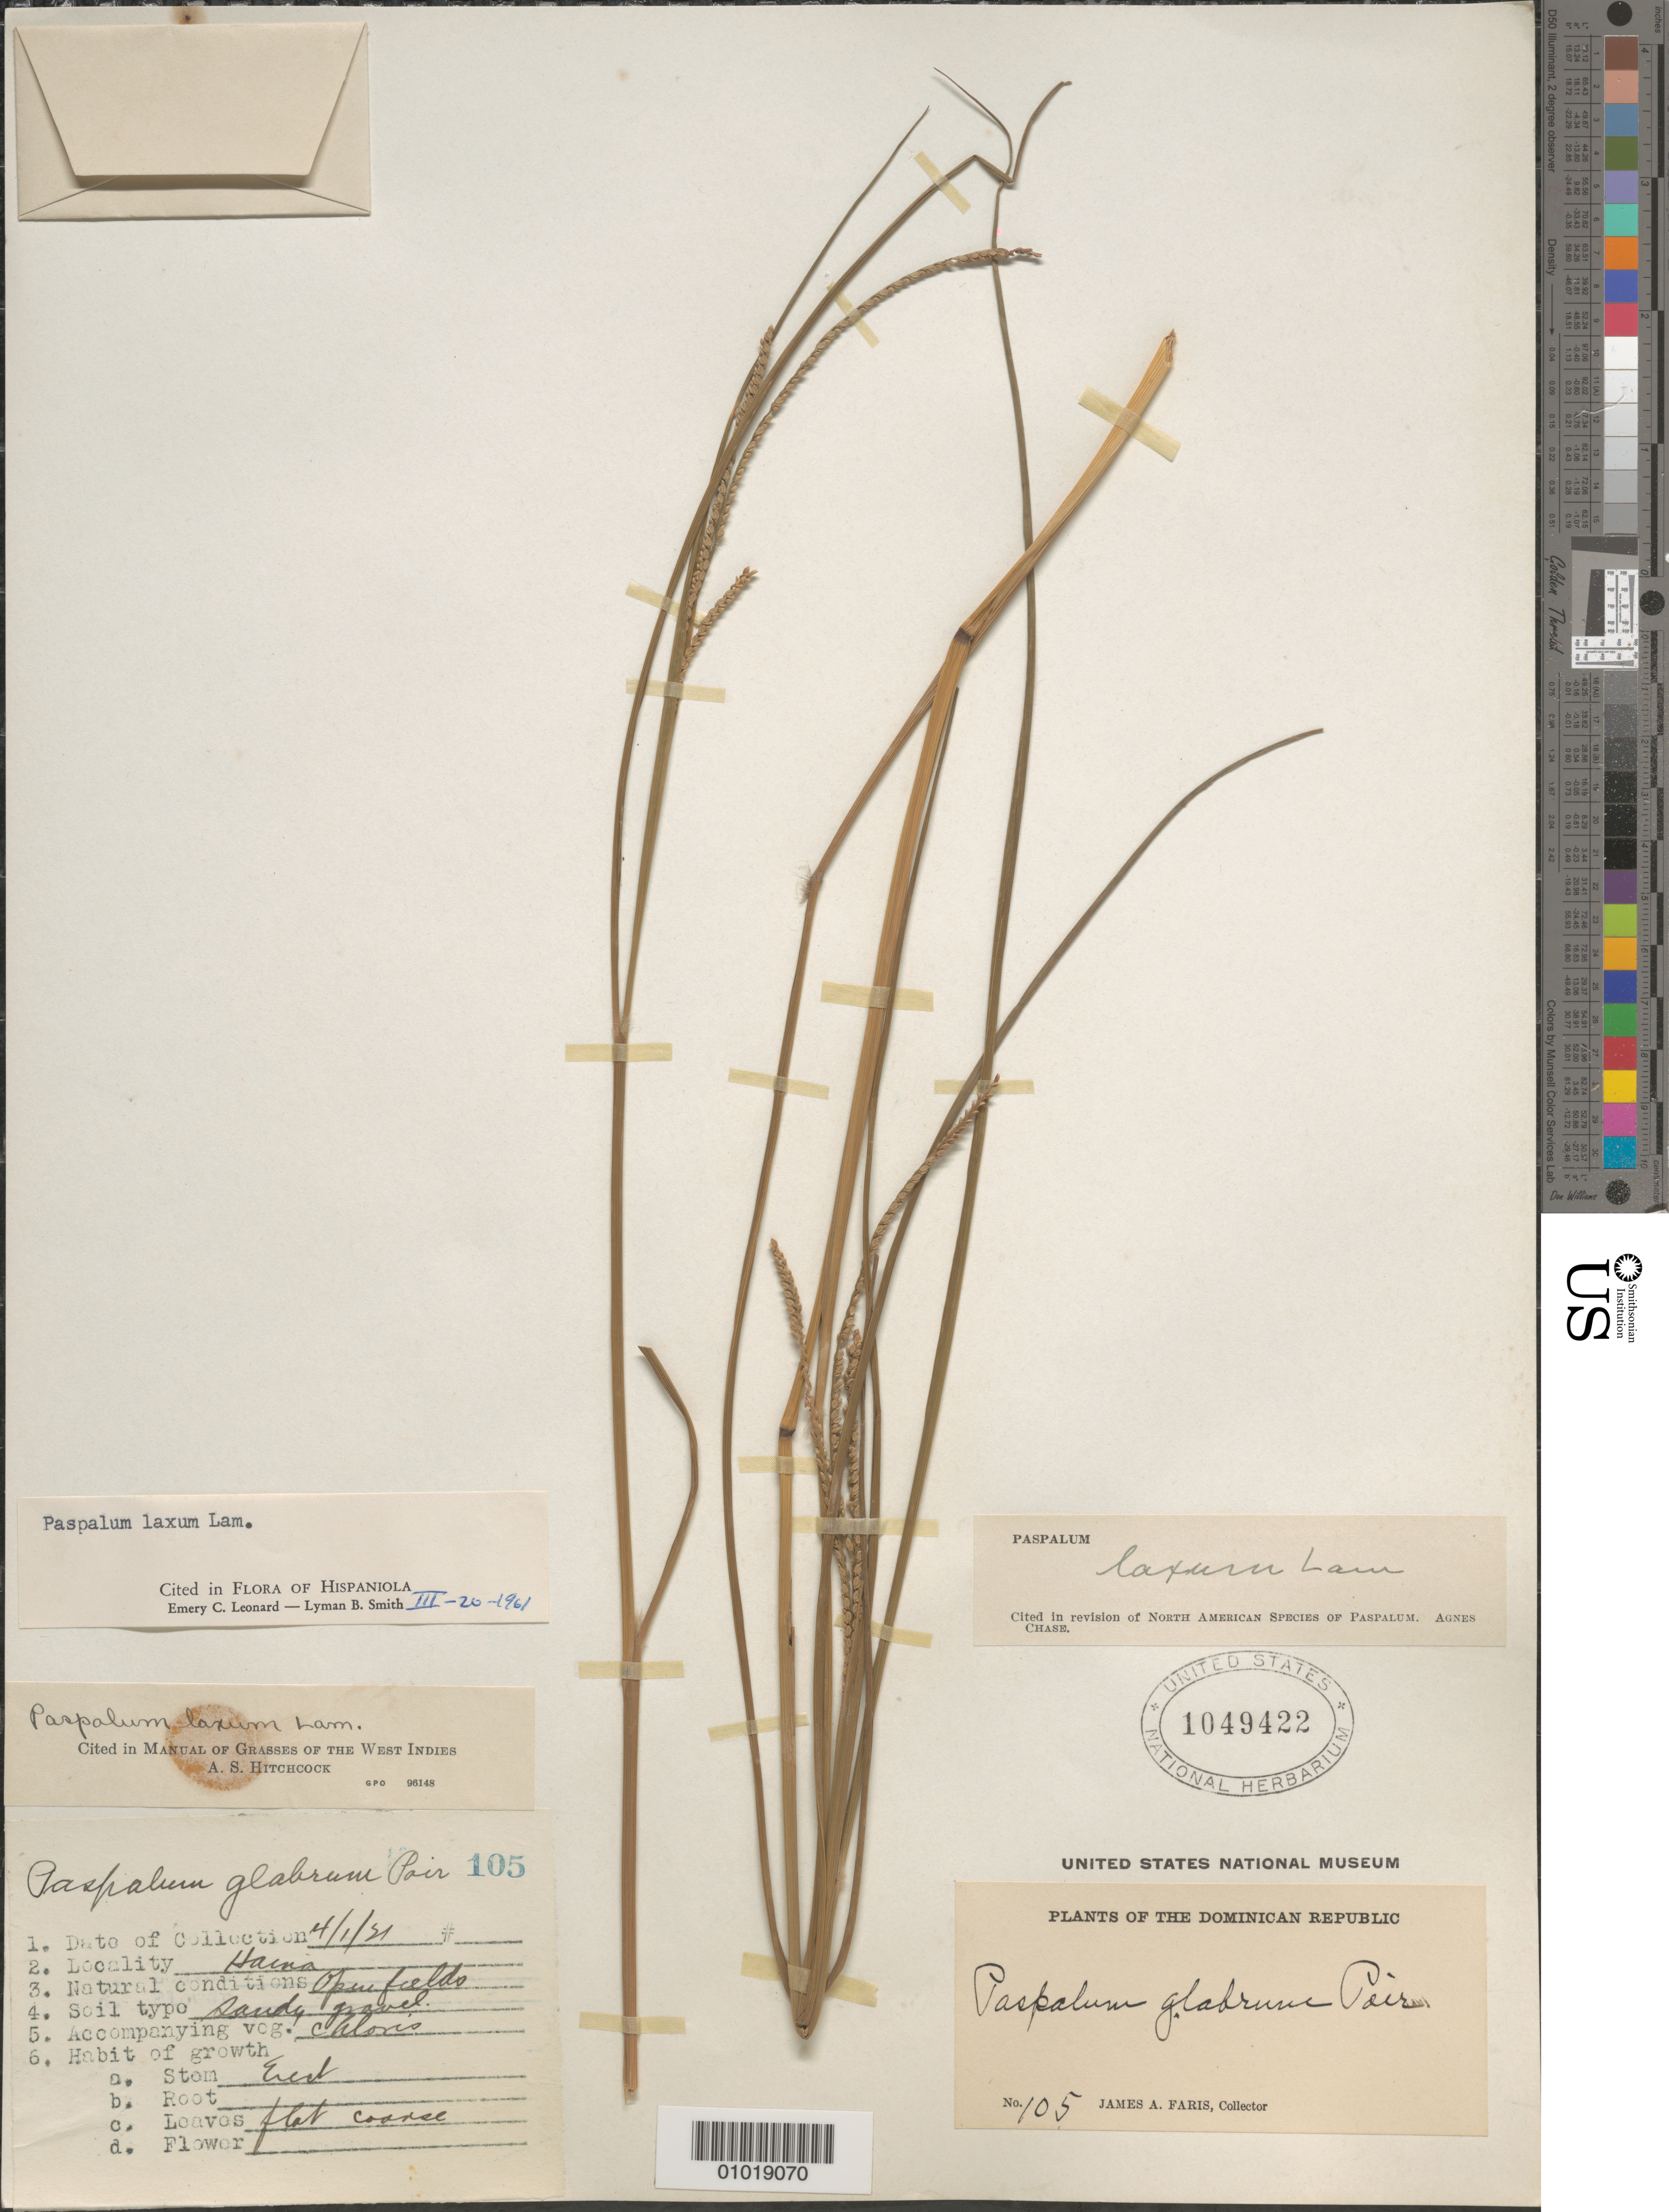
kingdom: Plantae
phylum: Tracheophyta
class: Liliopsida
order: Poales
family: Poaceae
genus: Paspalum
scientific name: Paspalum laxum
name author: Lam.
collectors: J. Faris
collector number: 105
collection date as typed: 04 Jan 1921 or 01 Apr 1921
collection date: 1921-01-04 or 1921-04-01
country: Dominican Republic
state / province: San Cristóbal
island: Hispaniola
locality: Haina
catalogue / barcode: US 1049422